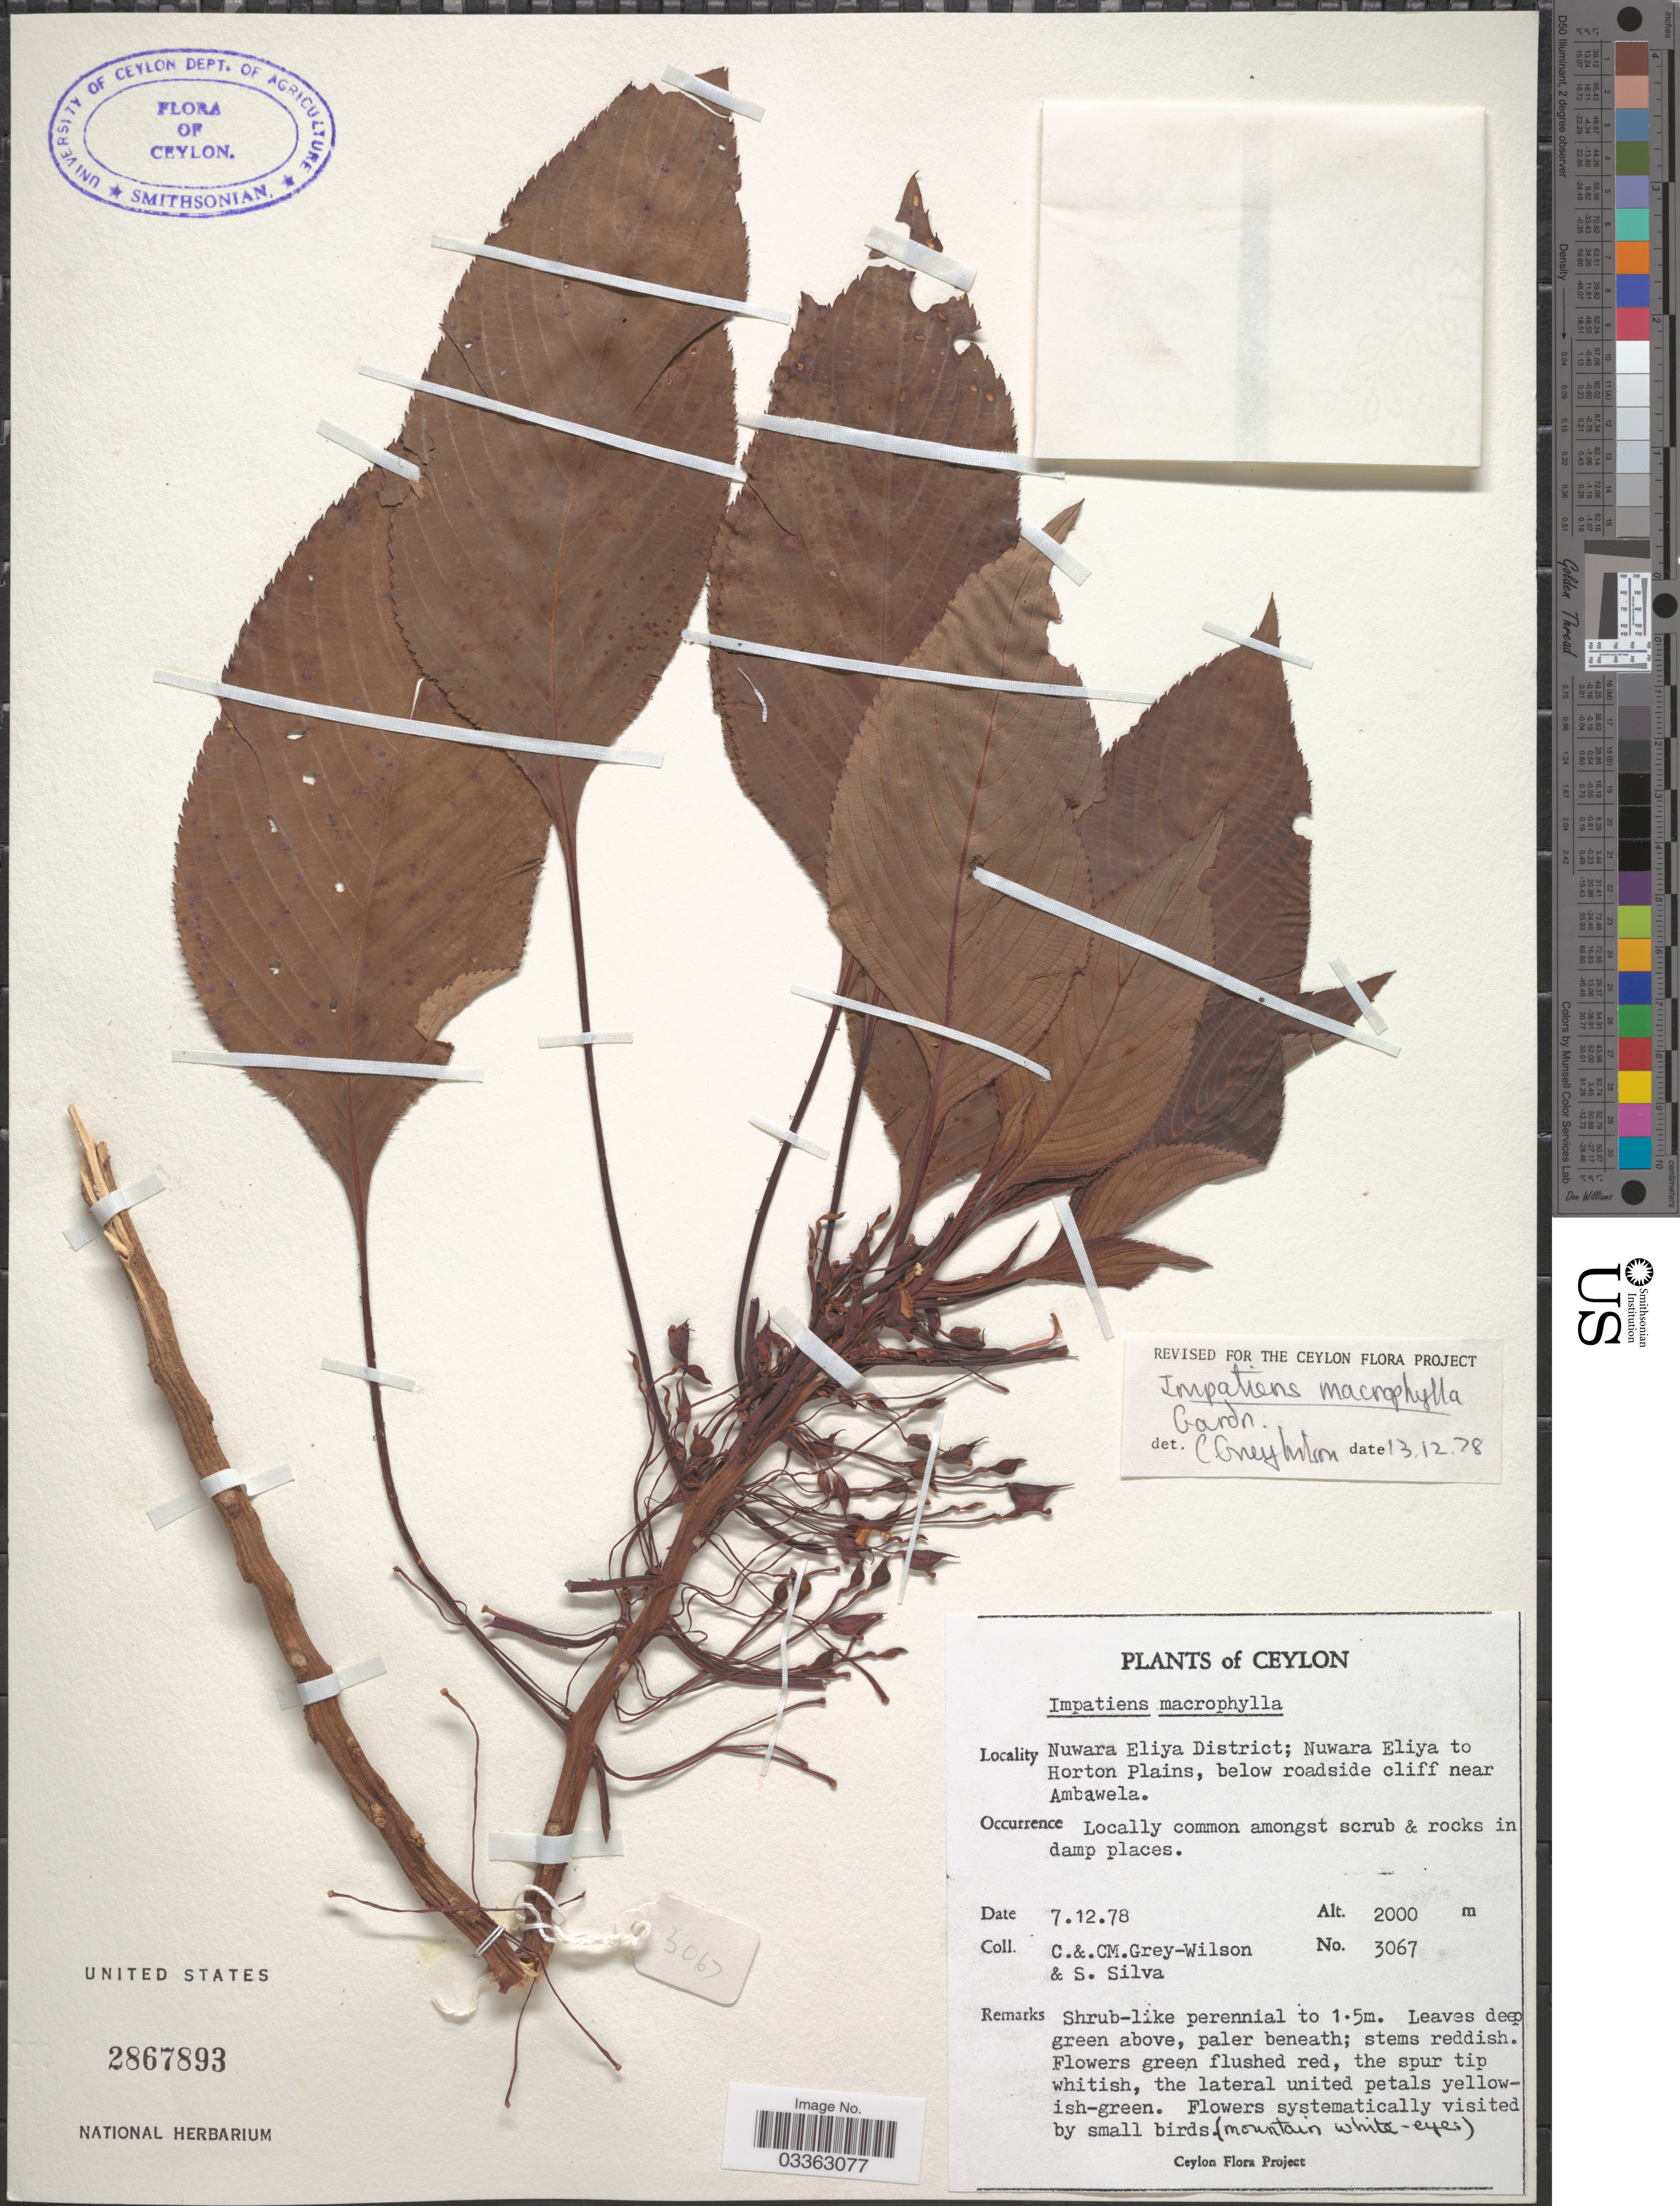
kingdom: Plantae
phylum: Tracheophyta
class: Magnoliopsida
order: Ericales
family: Balsaminaceae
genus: Impatiens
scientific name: Impatiens macrophylla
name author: Gardner ex Hook.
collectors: C. Grey-Wilson, C. Grey-Wilson & S. Silva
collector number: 3067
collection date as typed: Transcribed d/m/y: 7/12/78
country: Sri Lanka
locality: Ceylon, Nuwara Eliya District; Nuwara Eliya to Horton Plains, below roadside cliff near Ambawela.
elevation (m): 2000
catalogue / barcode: US 2867893